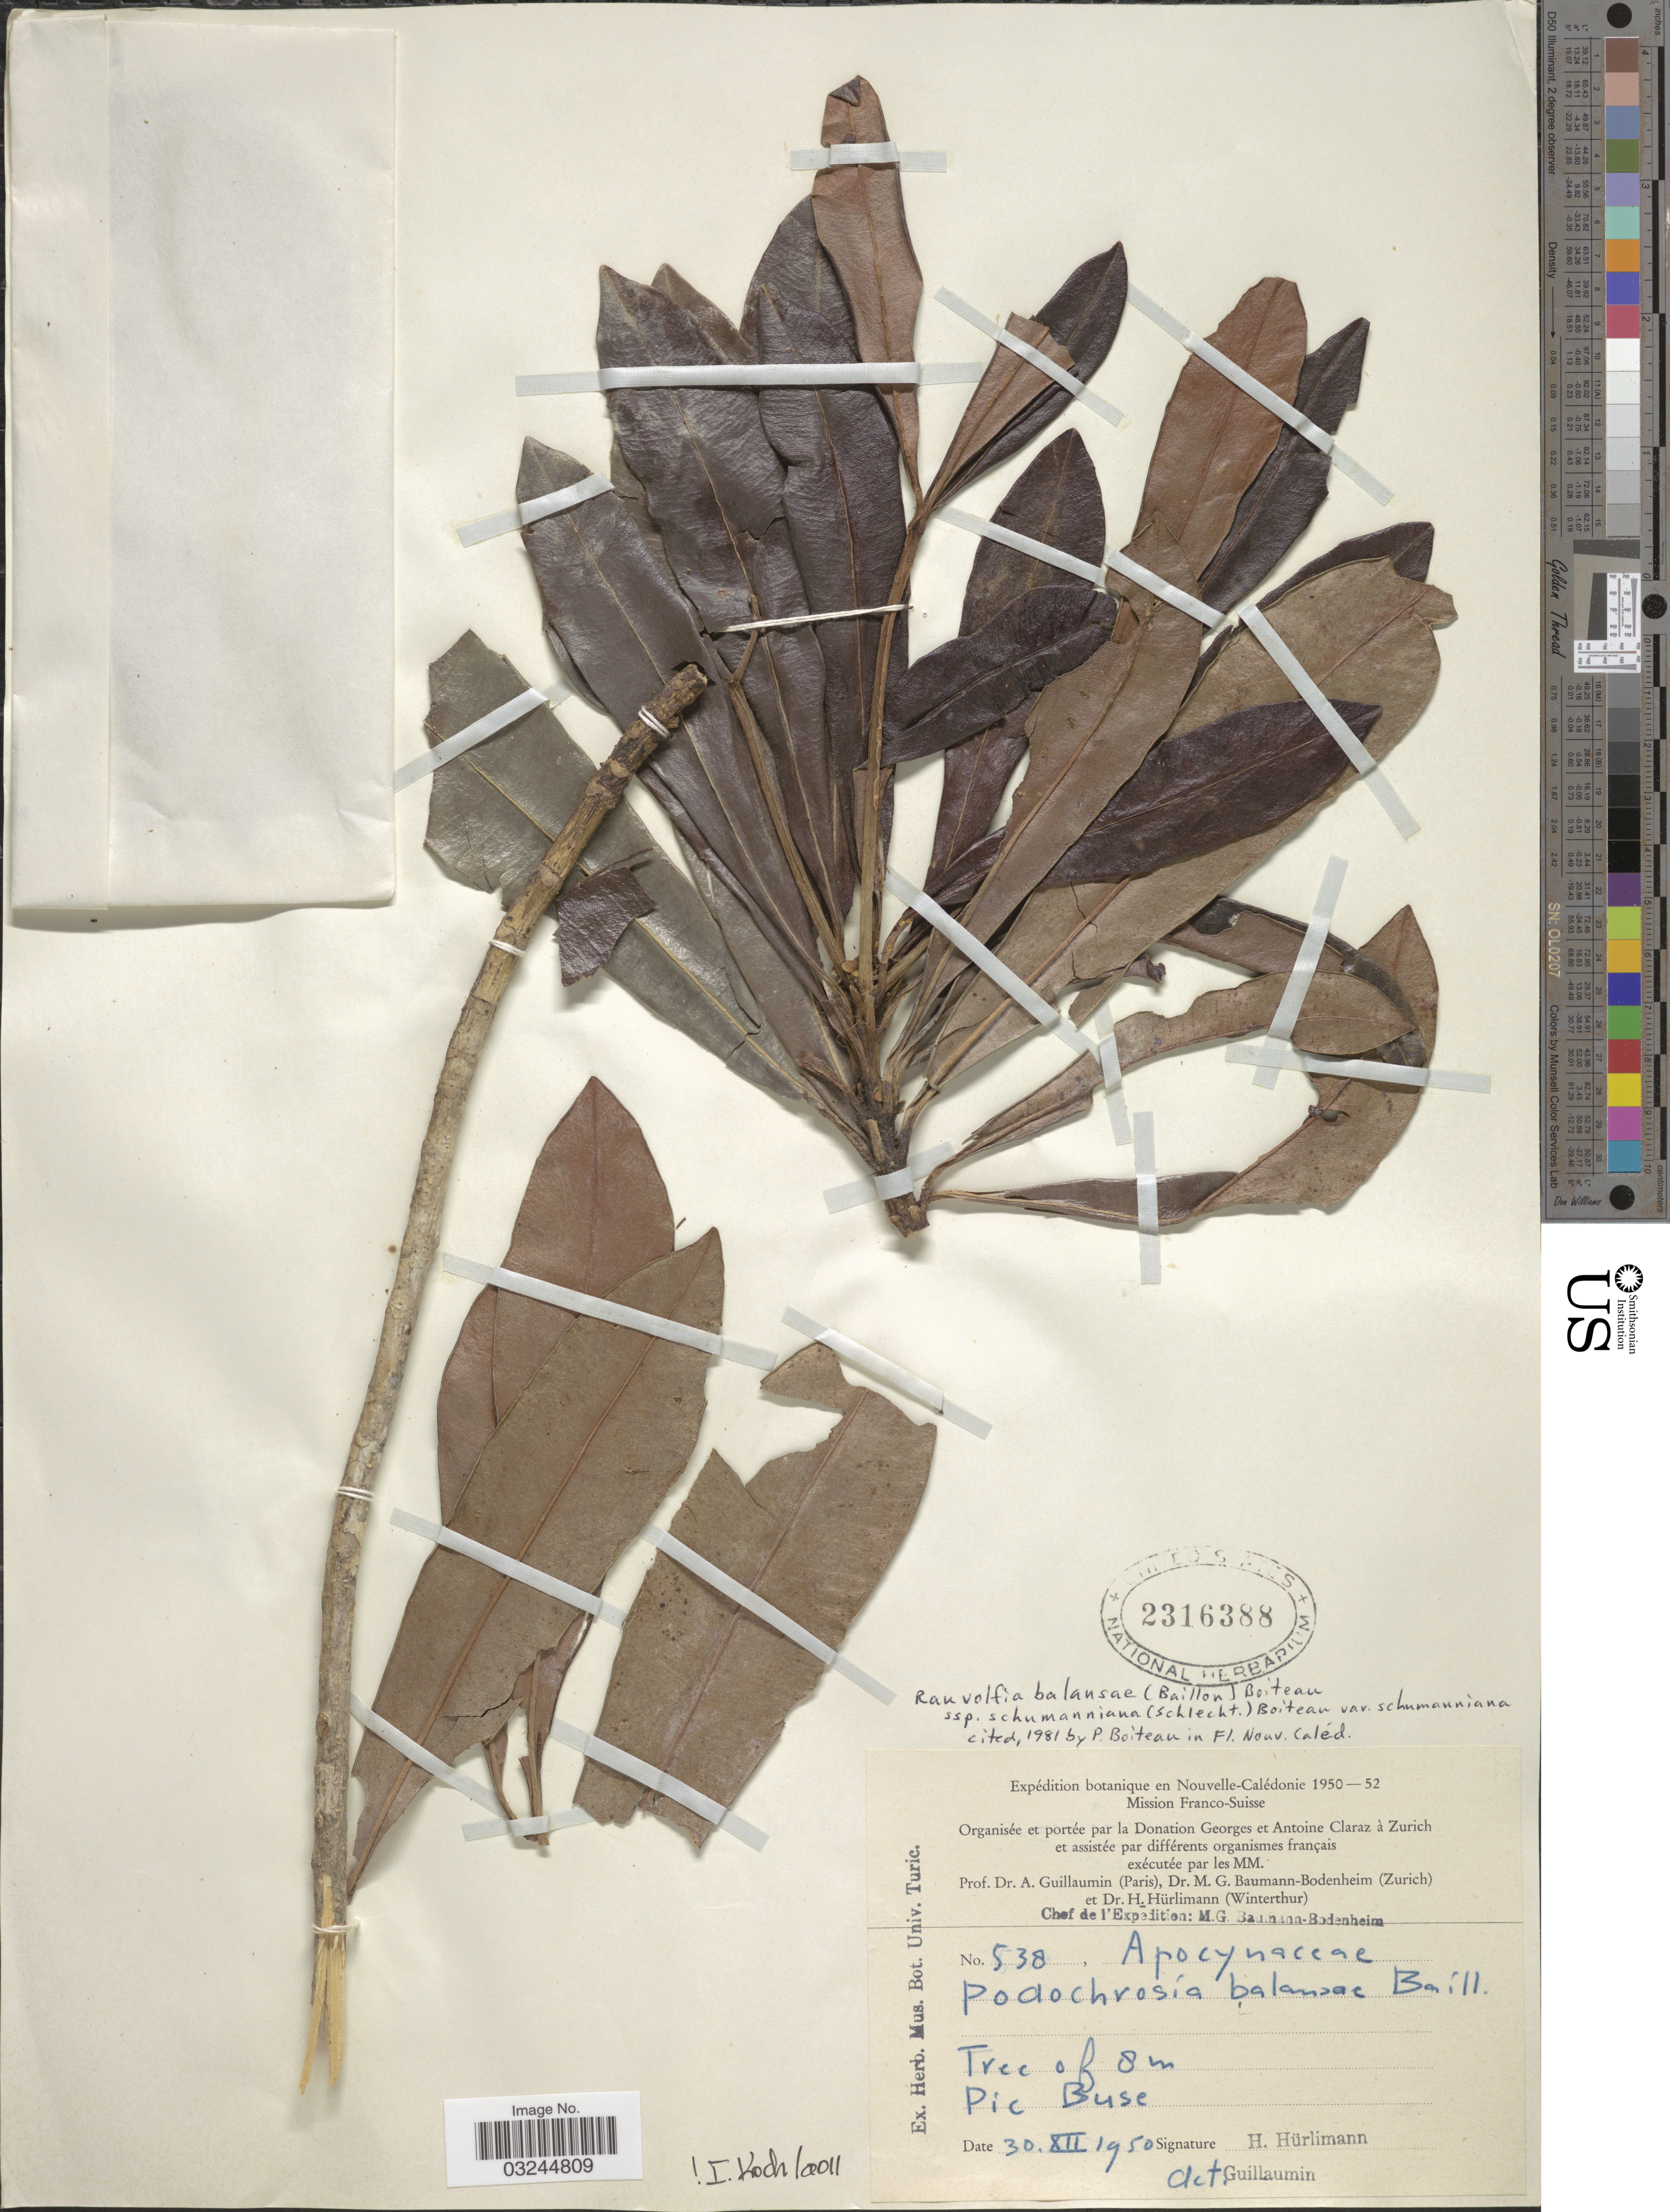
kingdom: Plantae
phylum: Tracheophyta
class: Magnoliopsida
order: Gentianales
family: Apocynaceae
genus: Rauvolfia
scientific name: Rauvolfia balansae subsp. schumanniana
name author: (Schltr.) Boiteau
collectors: H. Hürlimann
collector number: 538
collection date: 1950-12-30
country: New Caledonia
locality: Nouvelle-Calédonie. Pic Buse.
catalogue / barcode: US 2316388